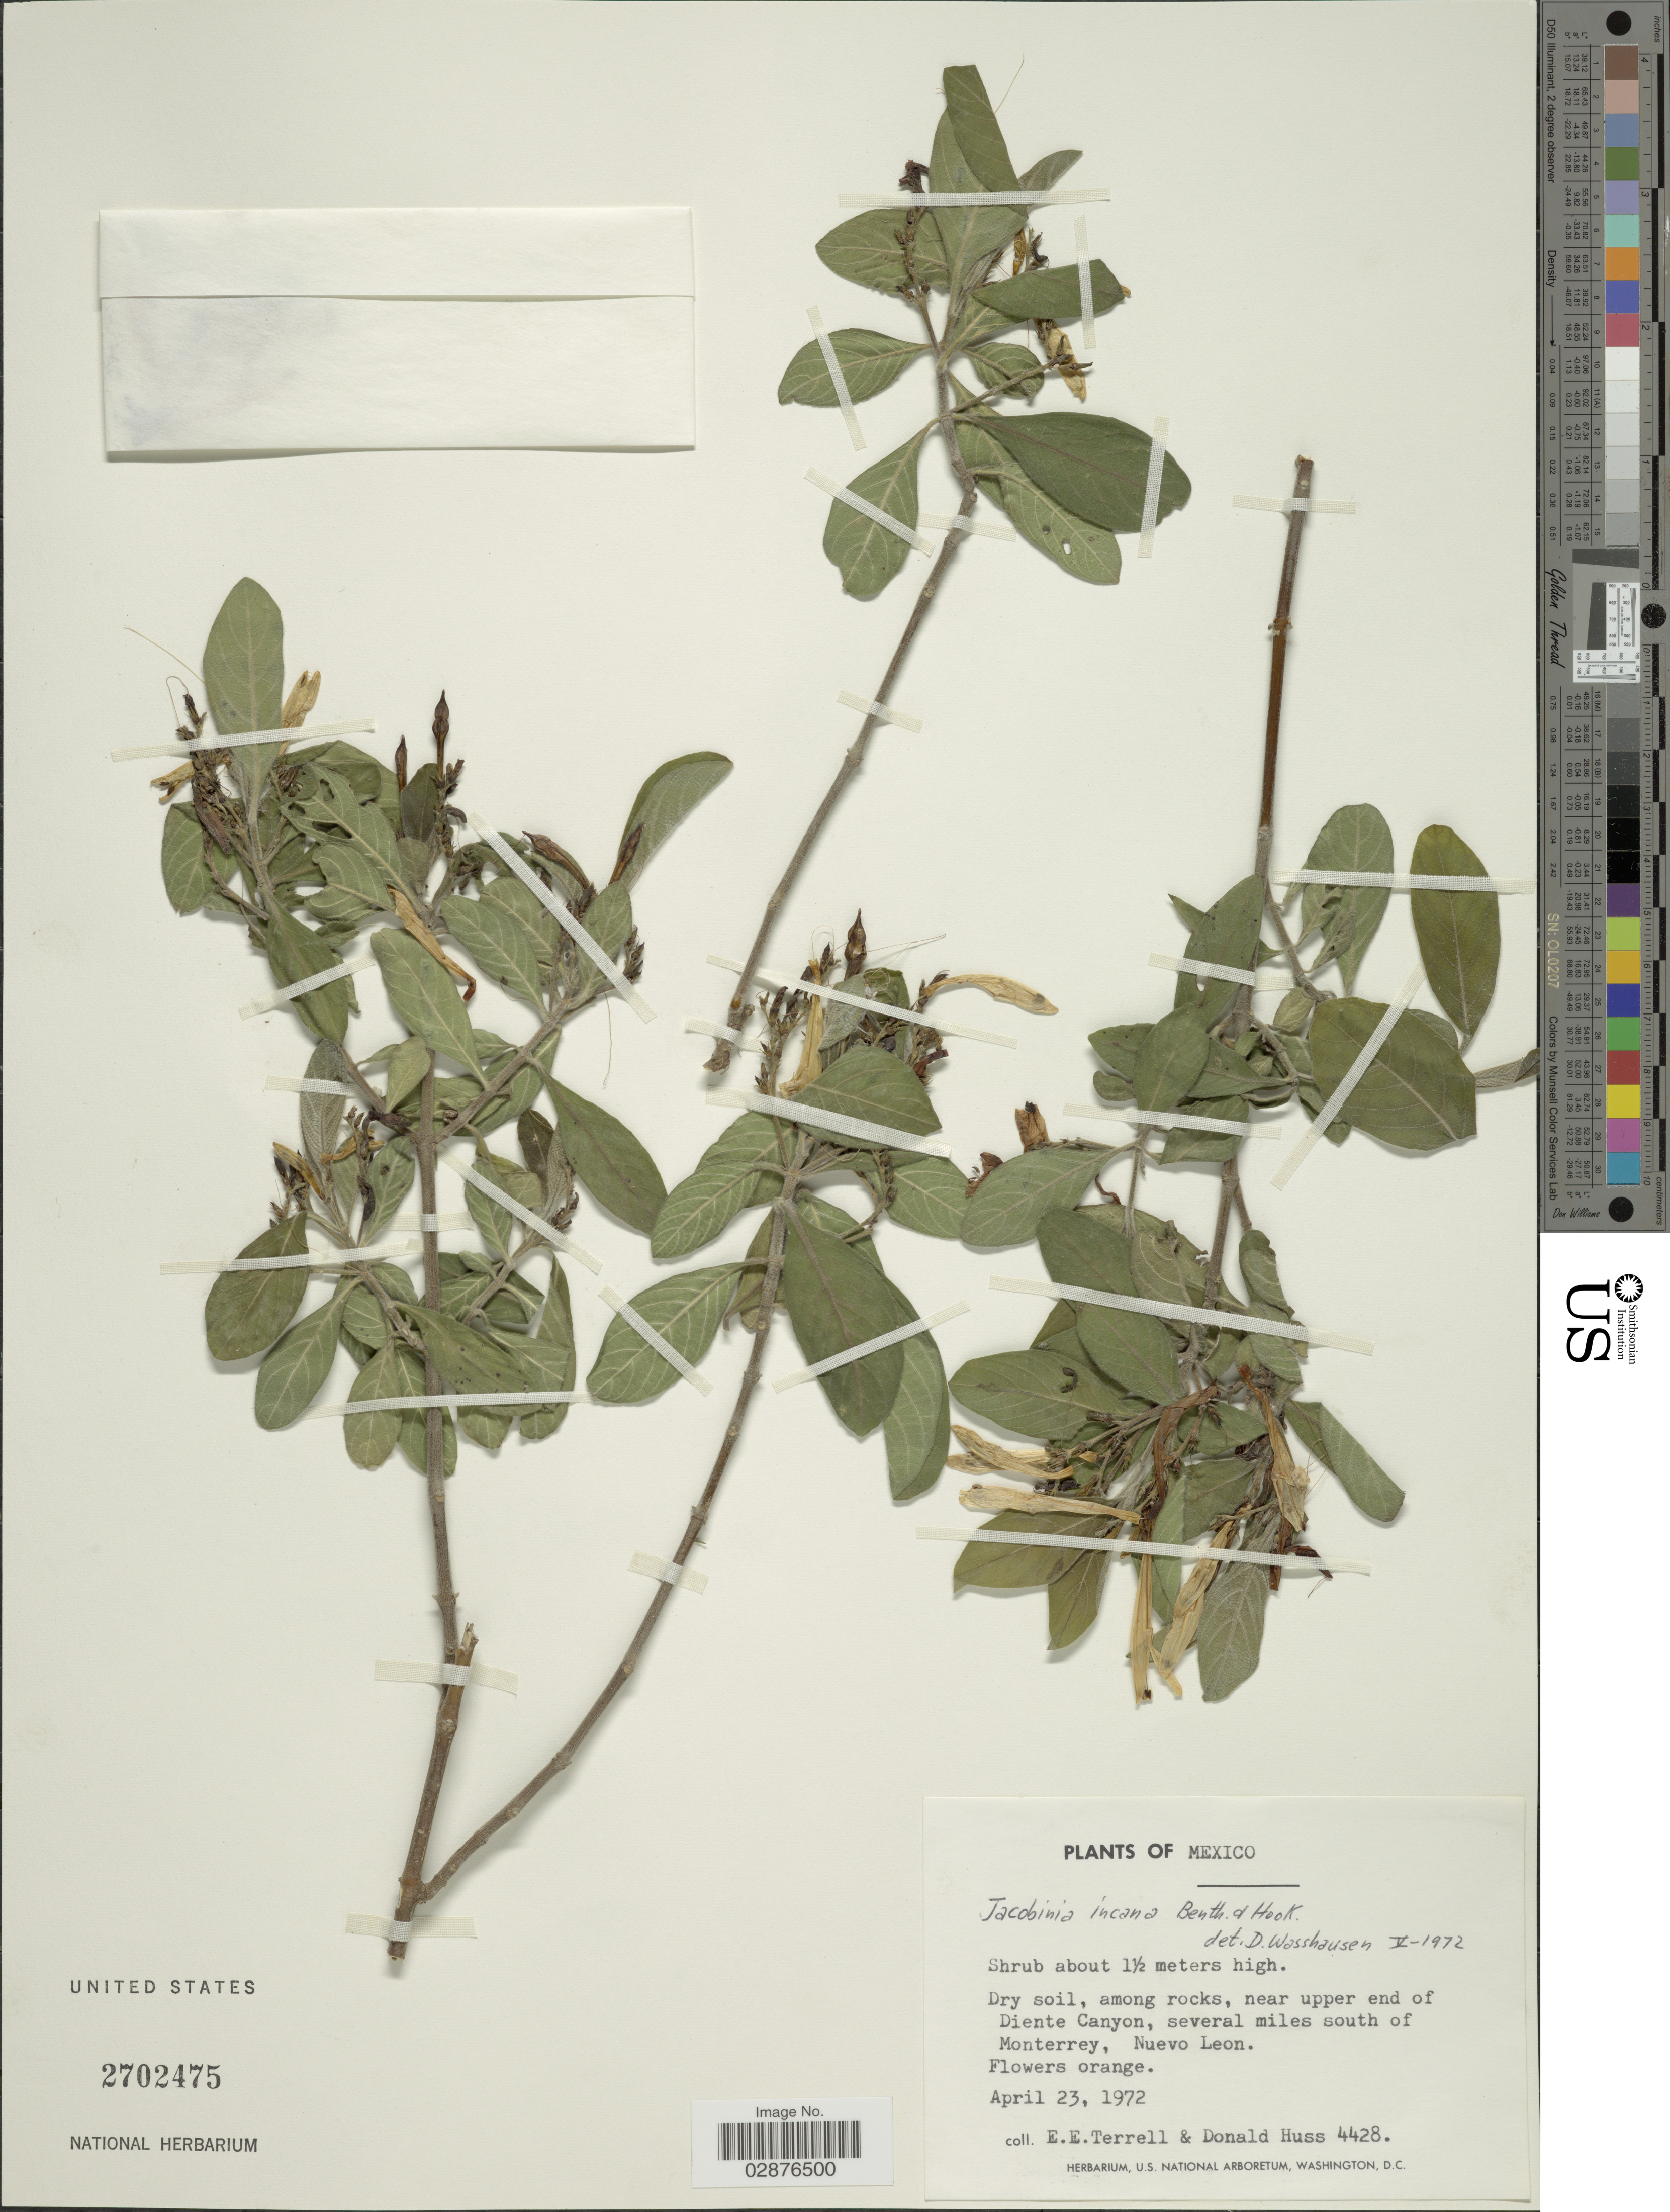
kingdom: Plantae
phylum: Tracheophyta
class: Magnoliopsida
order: Lamiales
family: Acanthaceae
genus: Justicia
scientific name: Justicia leonardii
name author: Wassh.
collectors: E. E. Terrell & D. Huss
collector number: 4428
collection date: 1972-04-23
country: Mexico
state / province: Nuevo León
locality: Near upper end of Diente Canyon, several miles south of Monterrey.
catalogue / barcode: US 2702475